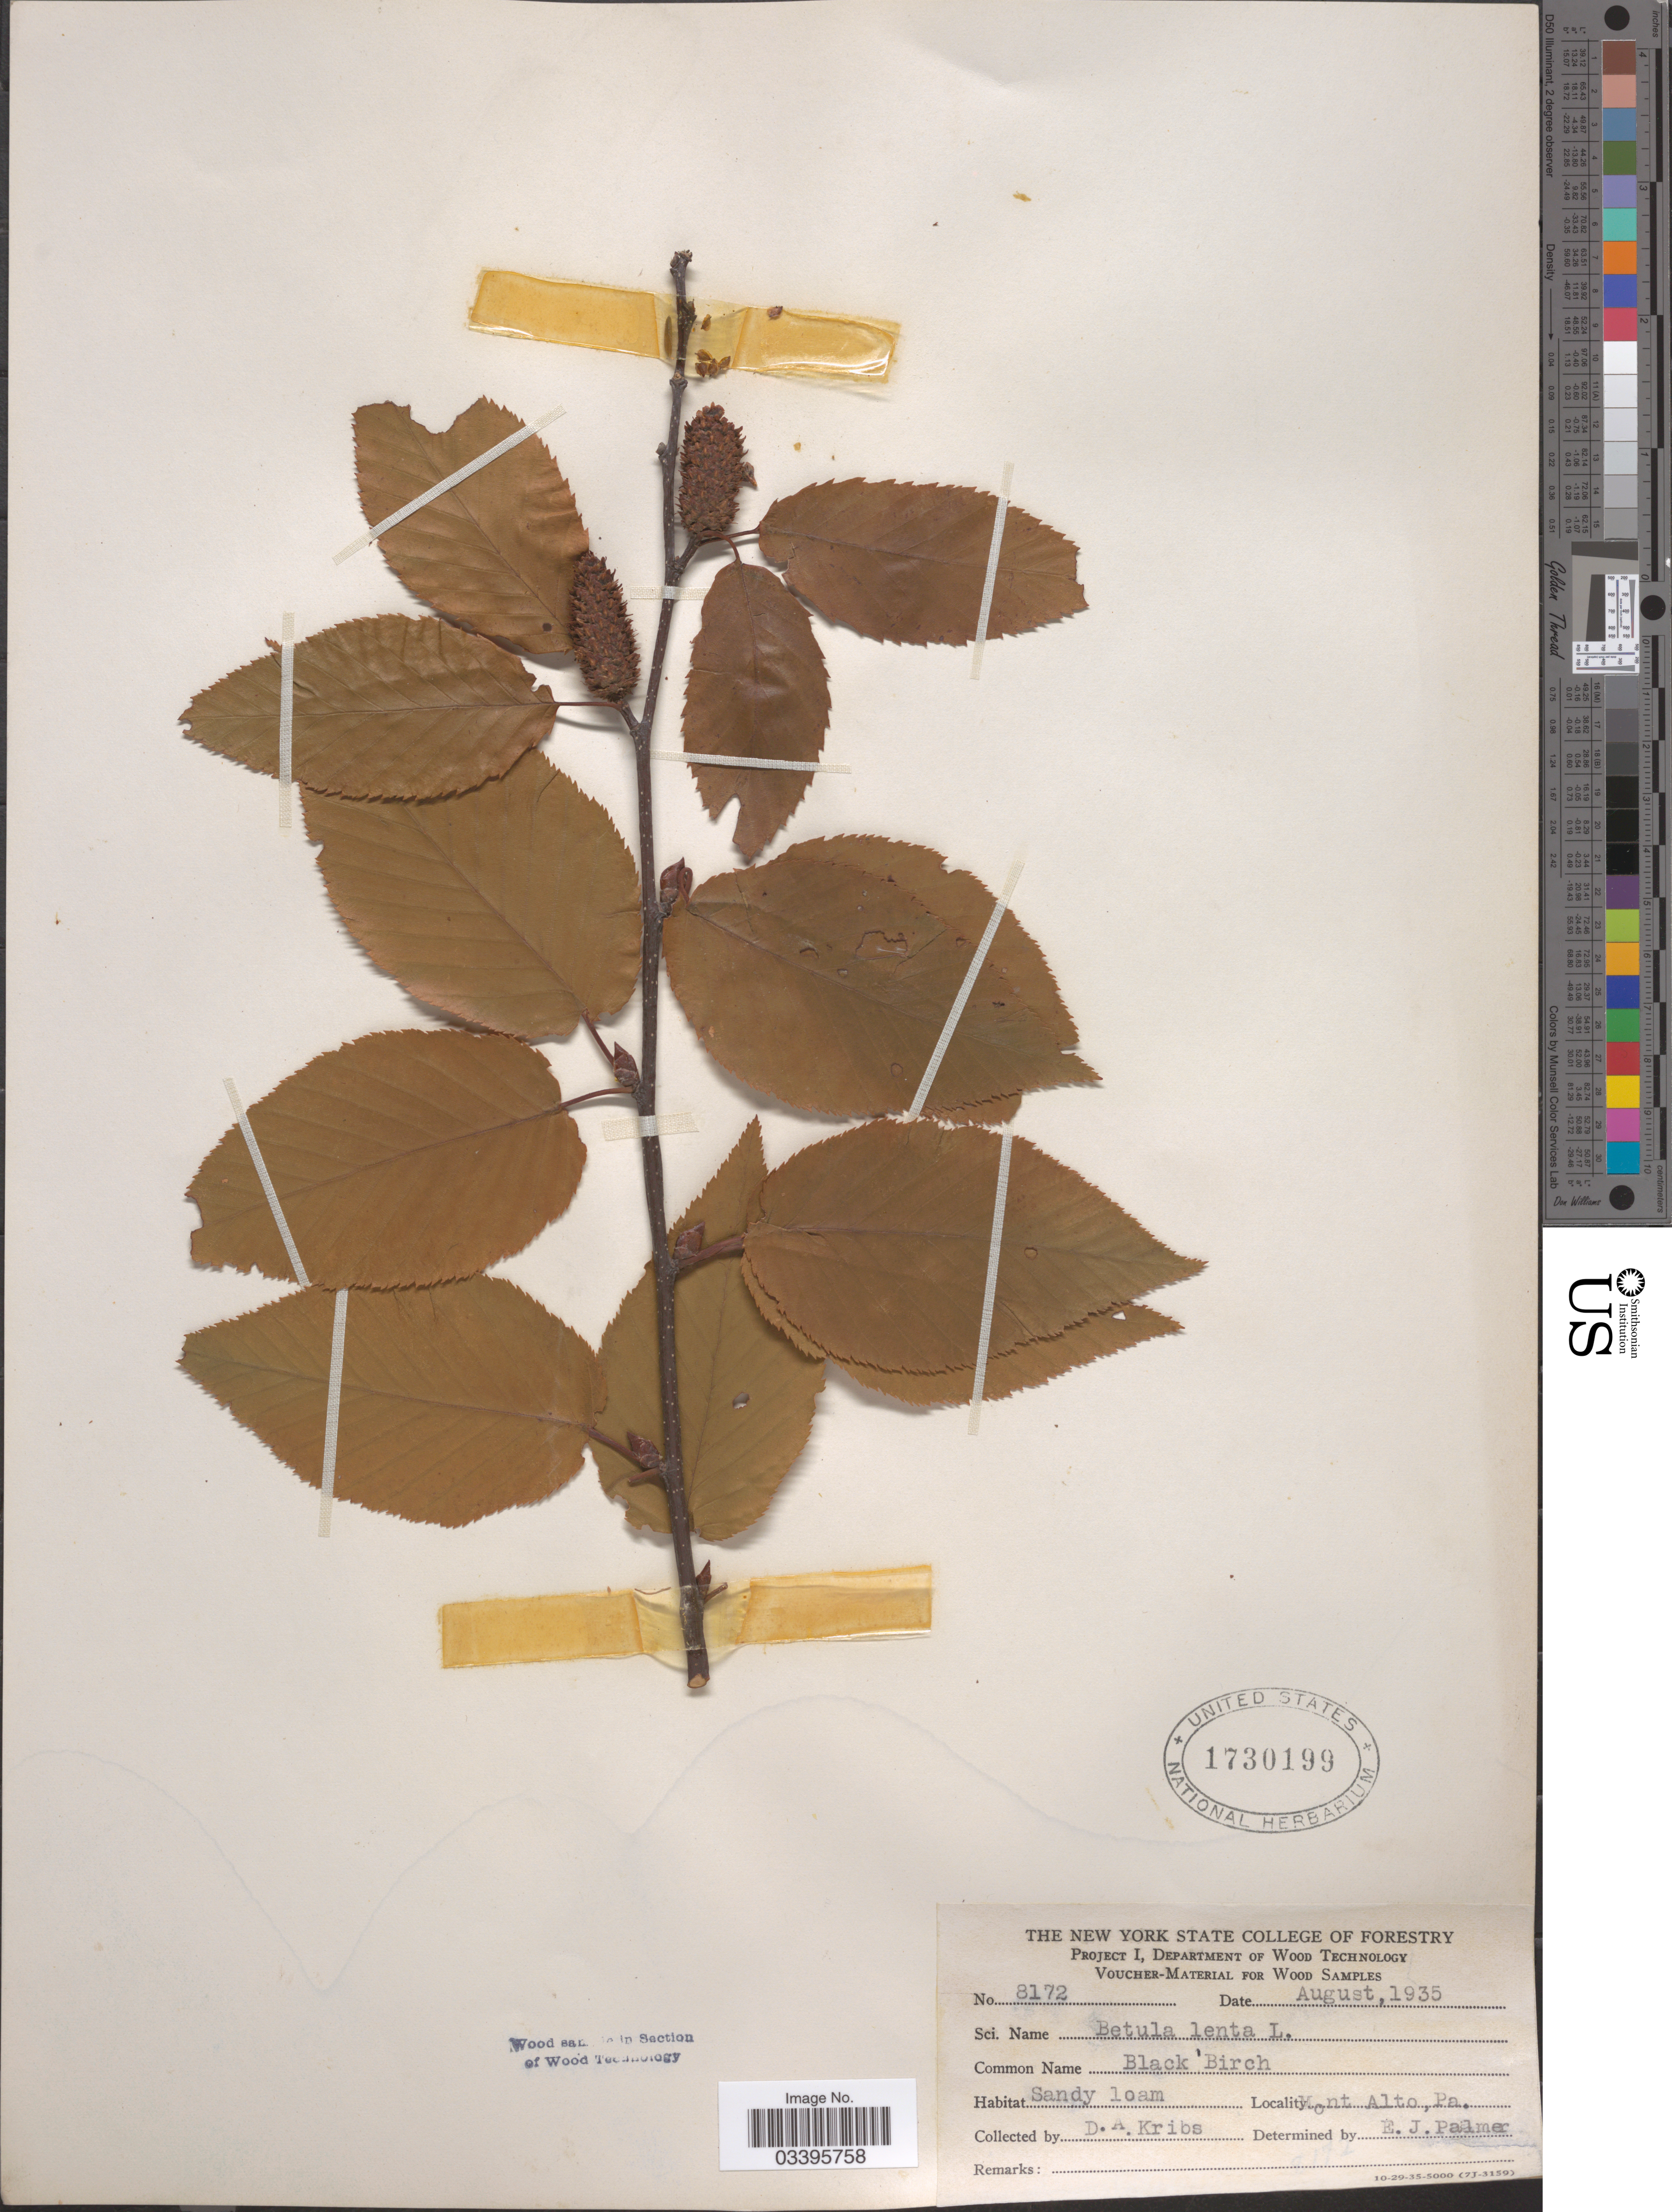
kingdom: Plantae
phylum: Tracheophyta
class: Magnoliopsida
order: Fagales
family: Betulaceae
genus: Betula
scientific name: Betula lenta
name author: L.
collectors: D. Kribs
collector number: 8172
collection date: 1935-08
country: United States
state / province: Pennsylvania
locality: Mont Alto.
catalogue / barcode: US 1730199